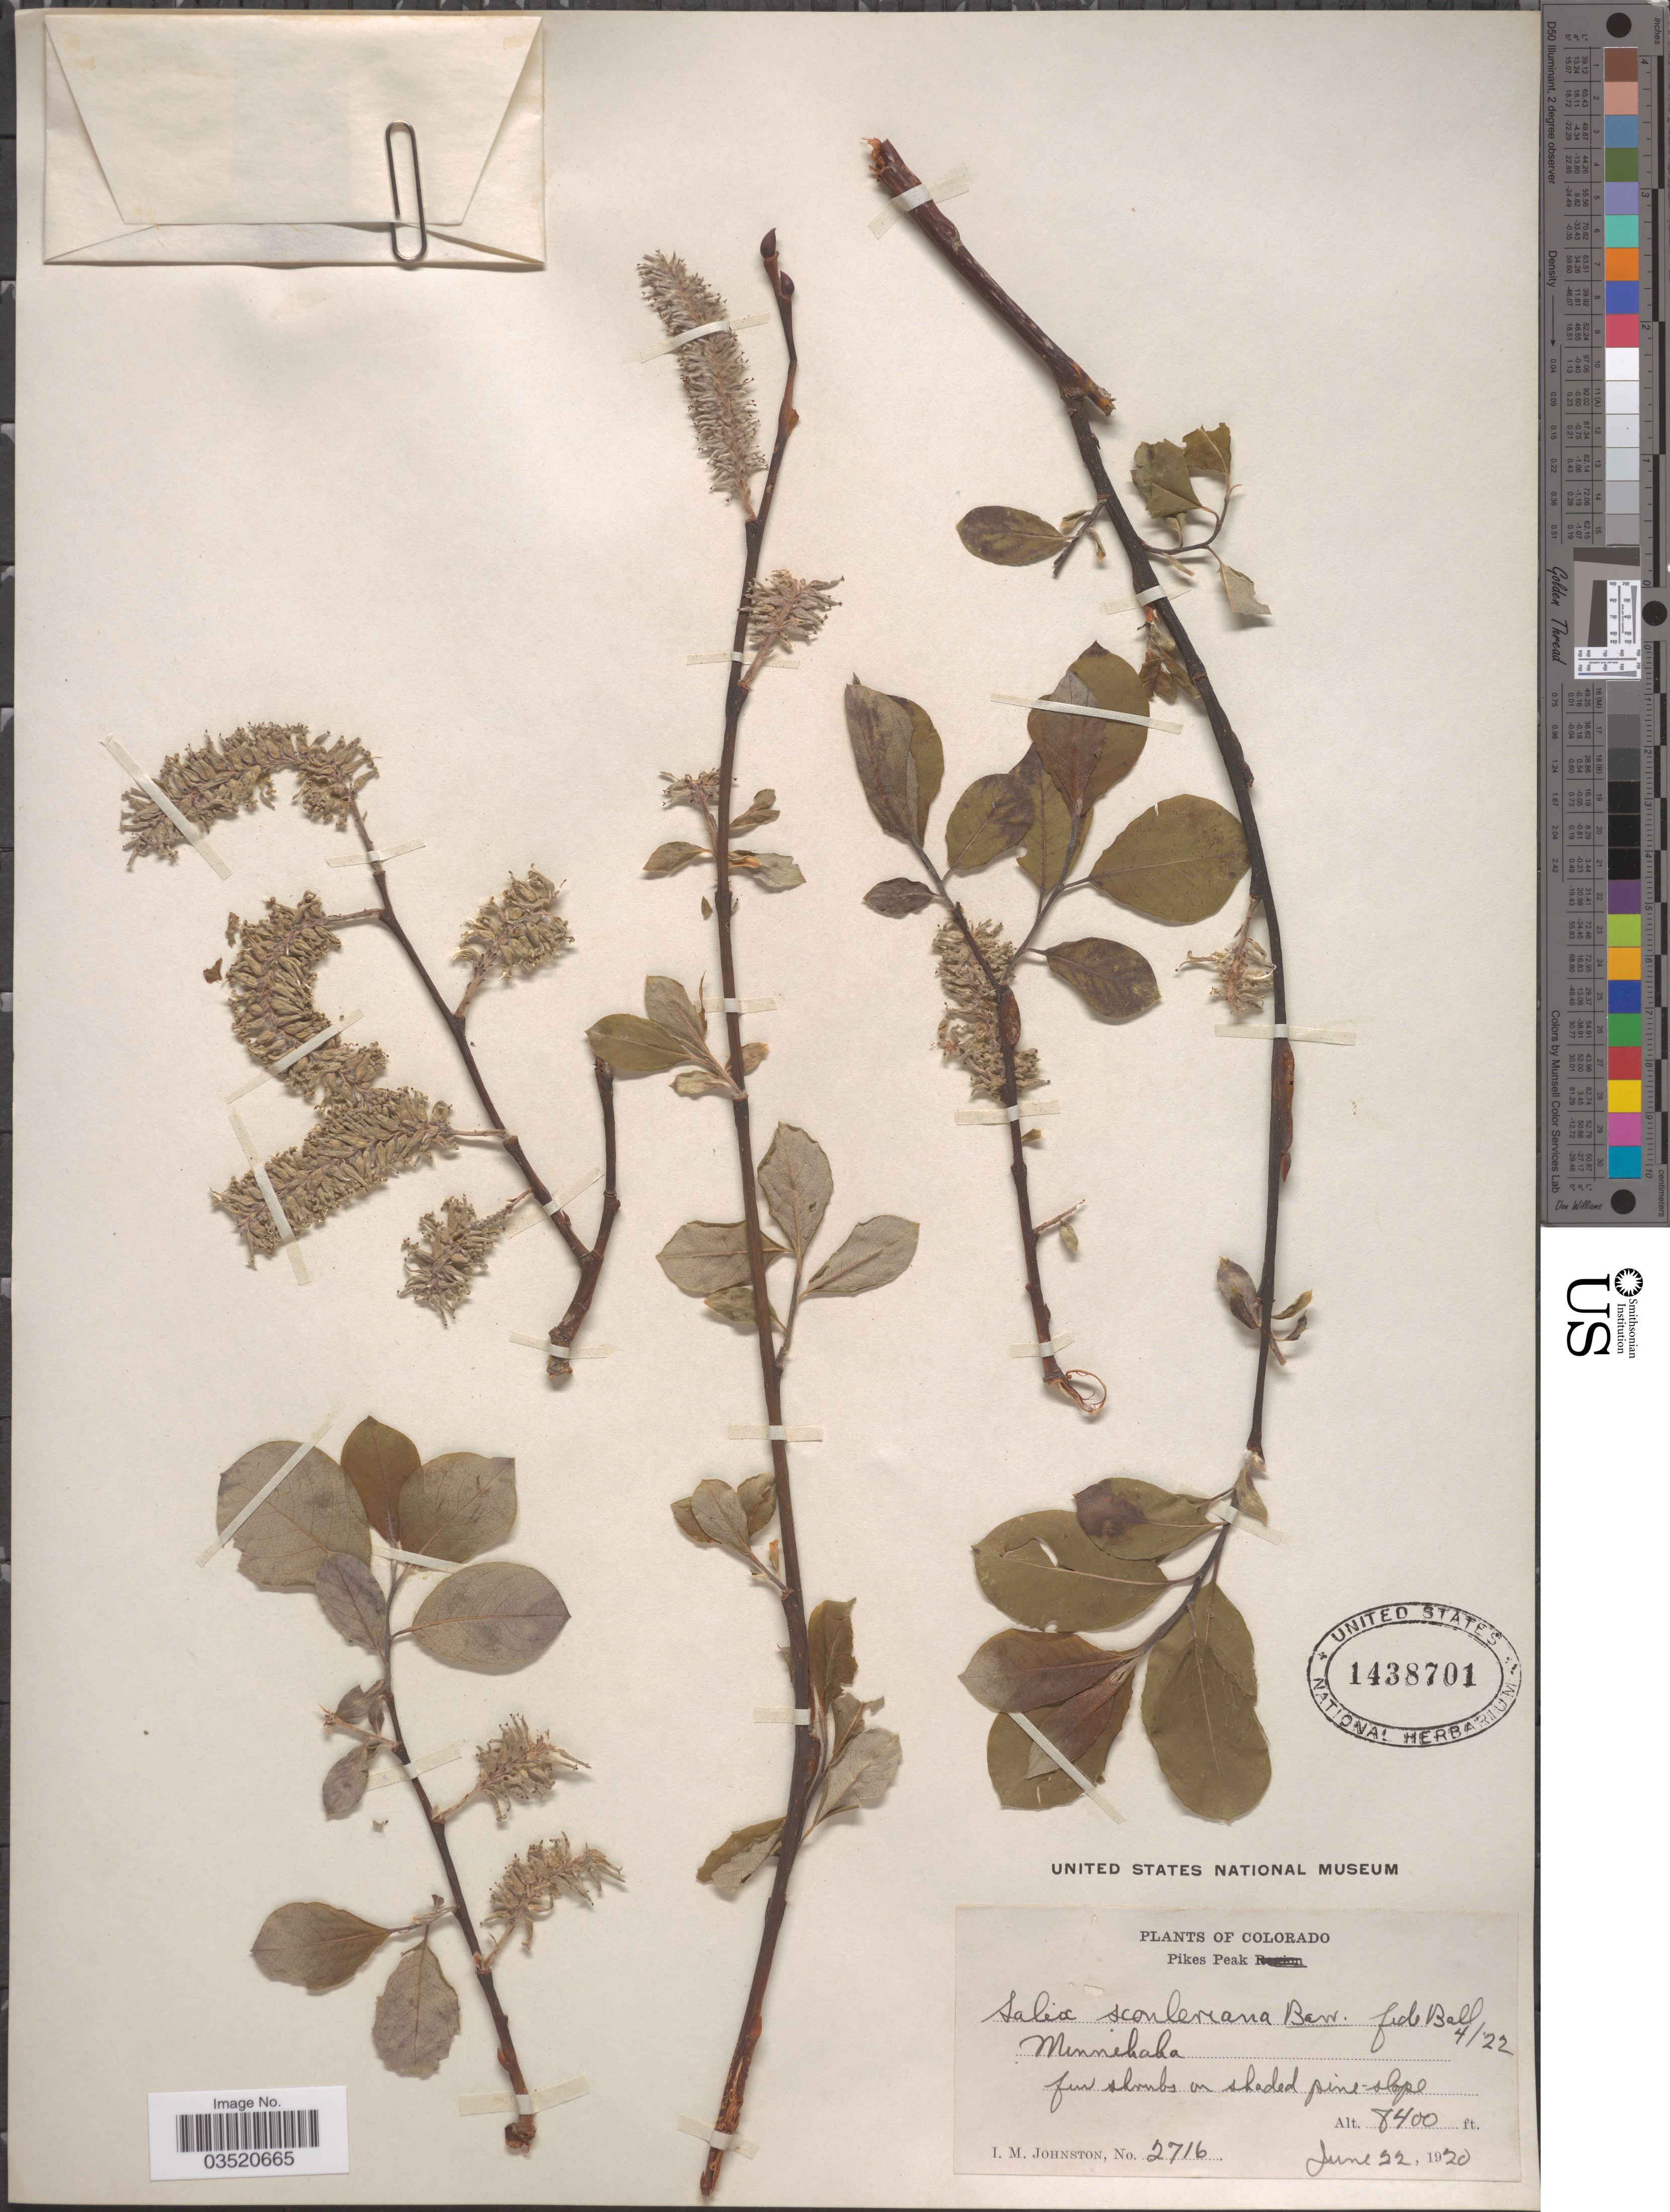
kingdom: Plantae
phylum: Tracheophyta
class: Magnoliopsida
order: Malpighiales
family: Salicaceae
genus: Salix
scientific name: Salix scouleriana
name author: Barratt ex Hook.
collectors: I.M. Johnston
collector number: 2716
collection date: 1920-06-22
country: United States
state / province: Colorado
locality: Pikes Peak. Minnehaha.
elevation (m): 2560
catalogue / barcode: US 1438701